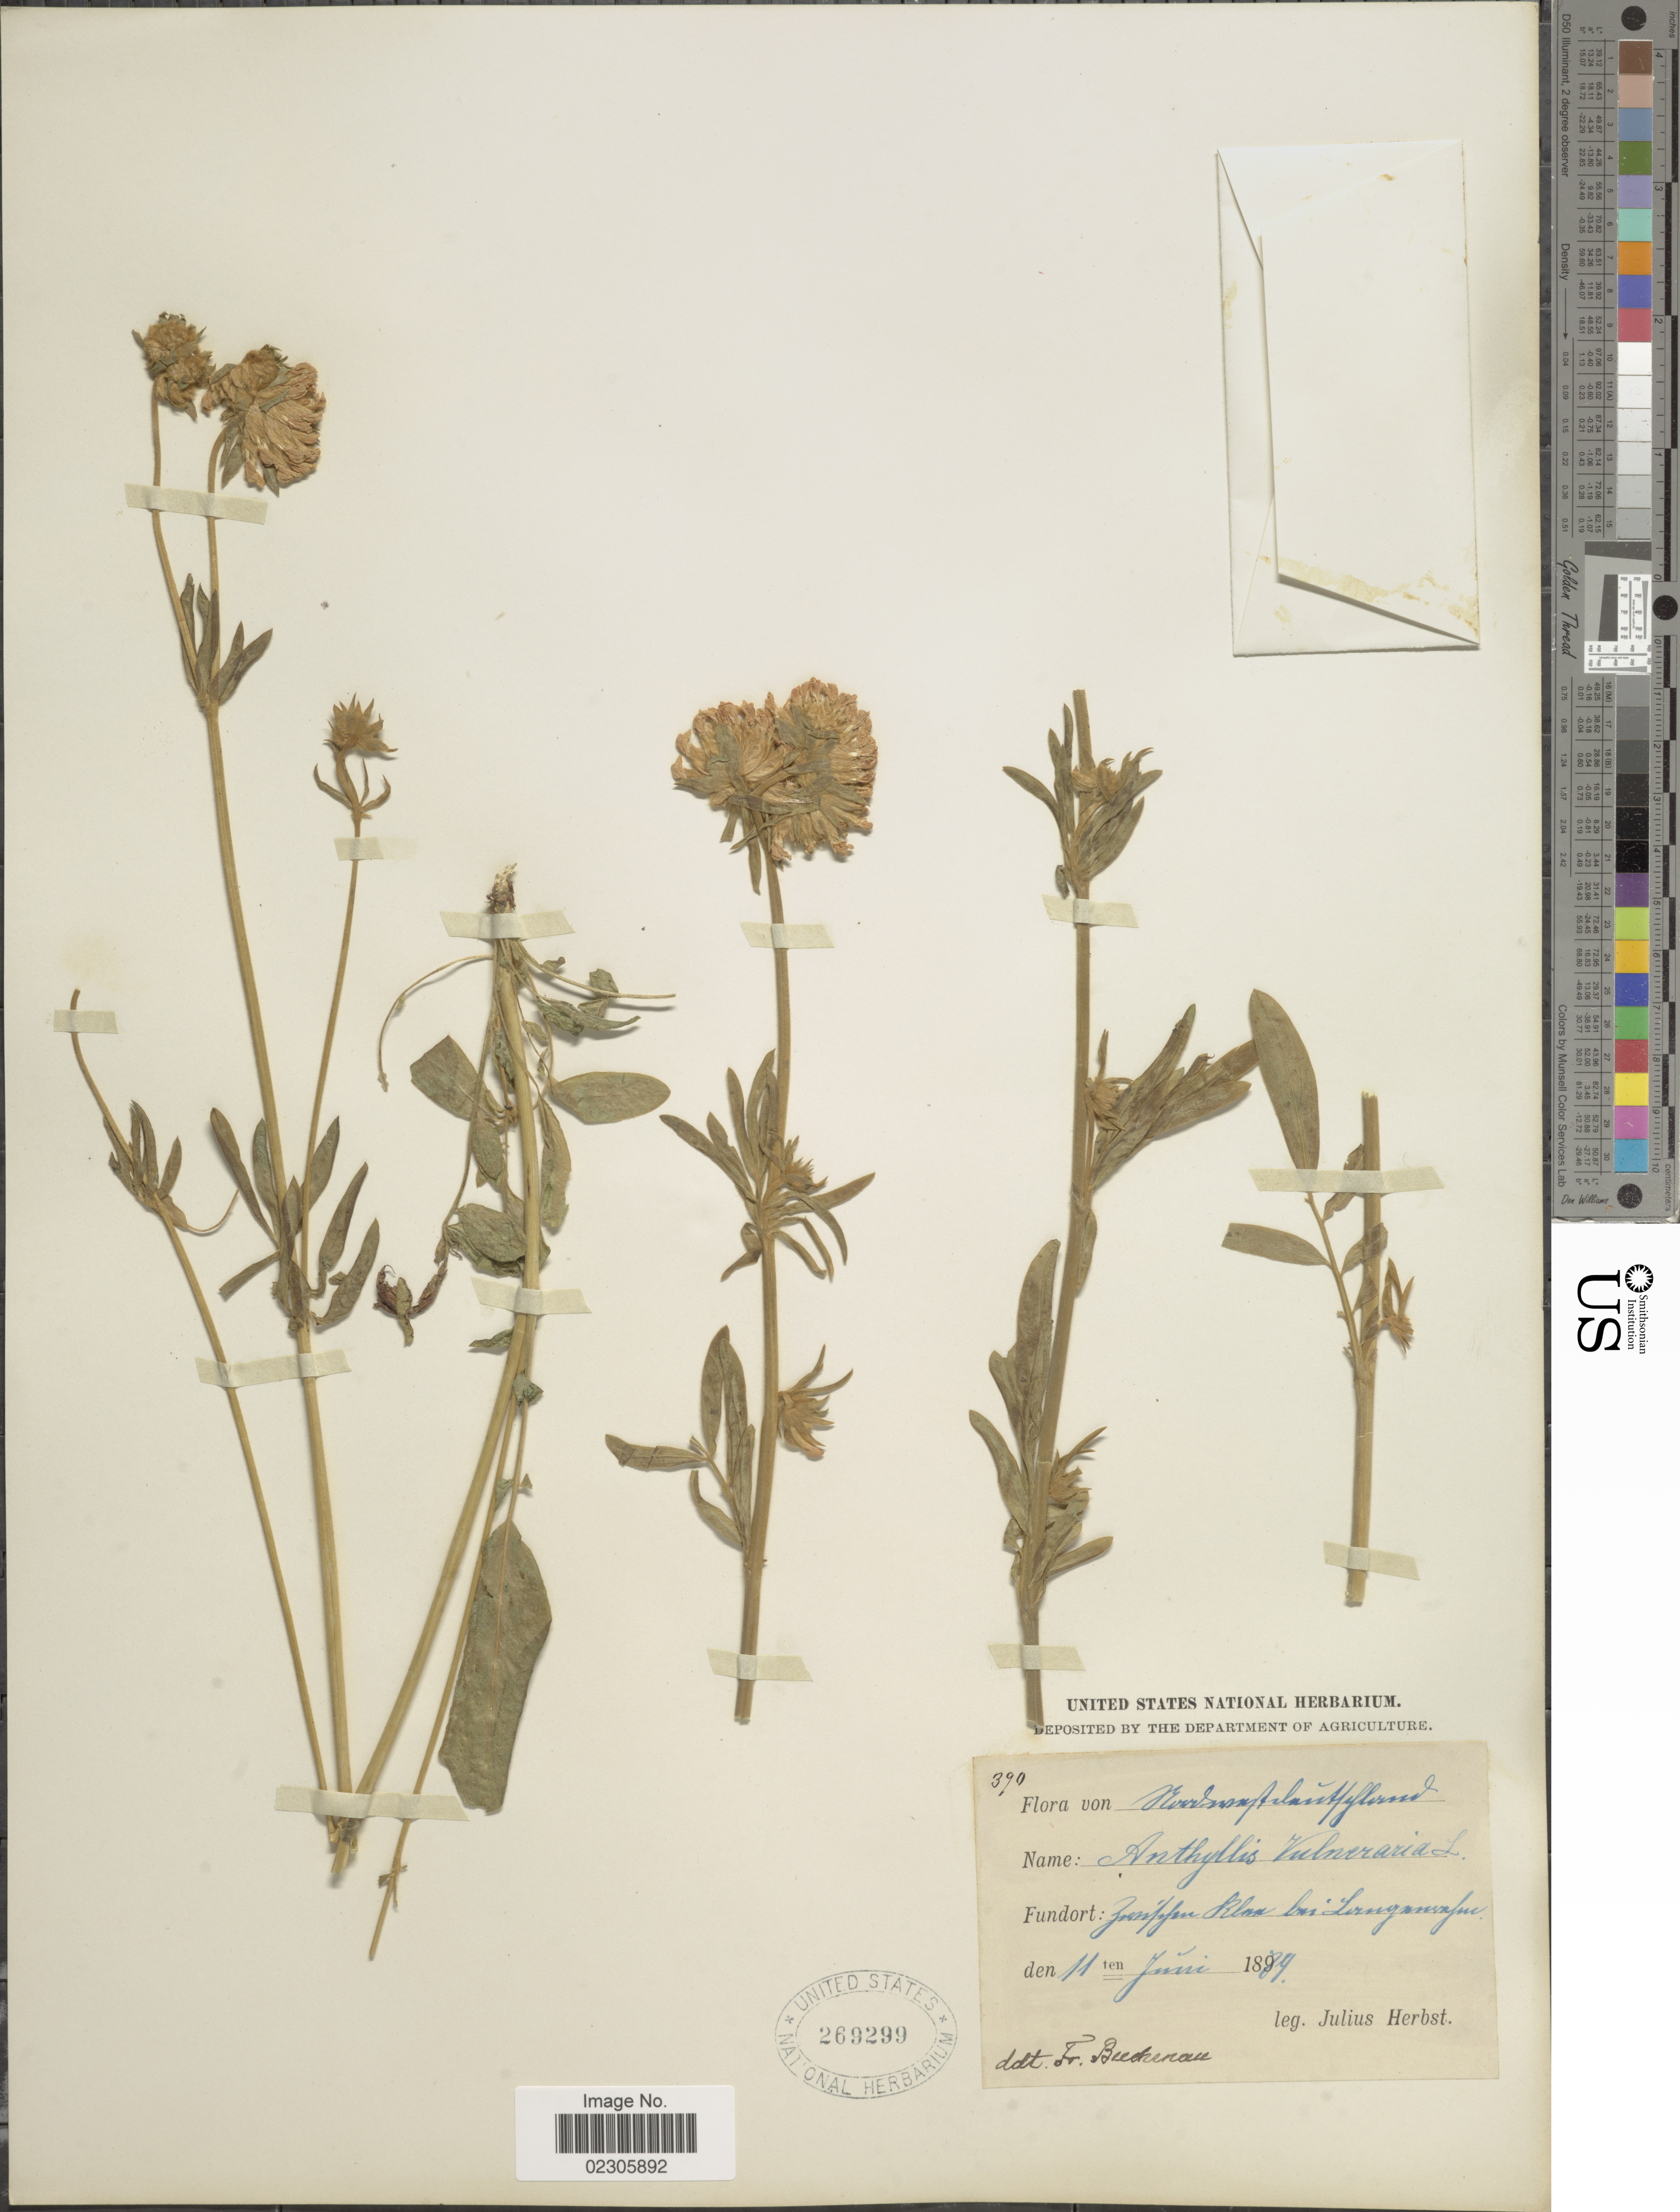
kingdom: Plantae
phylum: Tracheophyta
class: Magnoliopsida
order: Fabales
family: Fabaceae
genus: Anthyllis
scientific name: Anthyllis vulneraria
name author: L.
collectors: J. Herbst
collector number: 390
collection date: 1889-06-11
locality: Zenfifau kla bei Liruganrfu [interpreted]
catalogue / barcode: US 269299